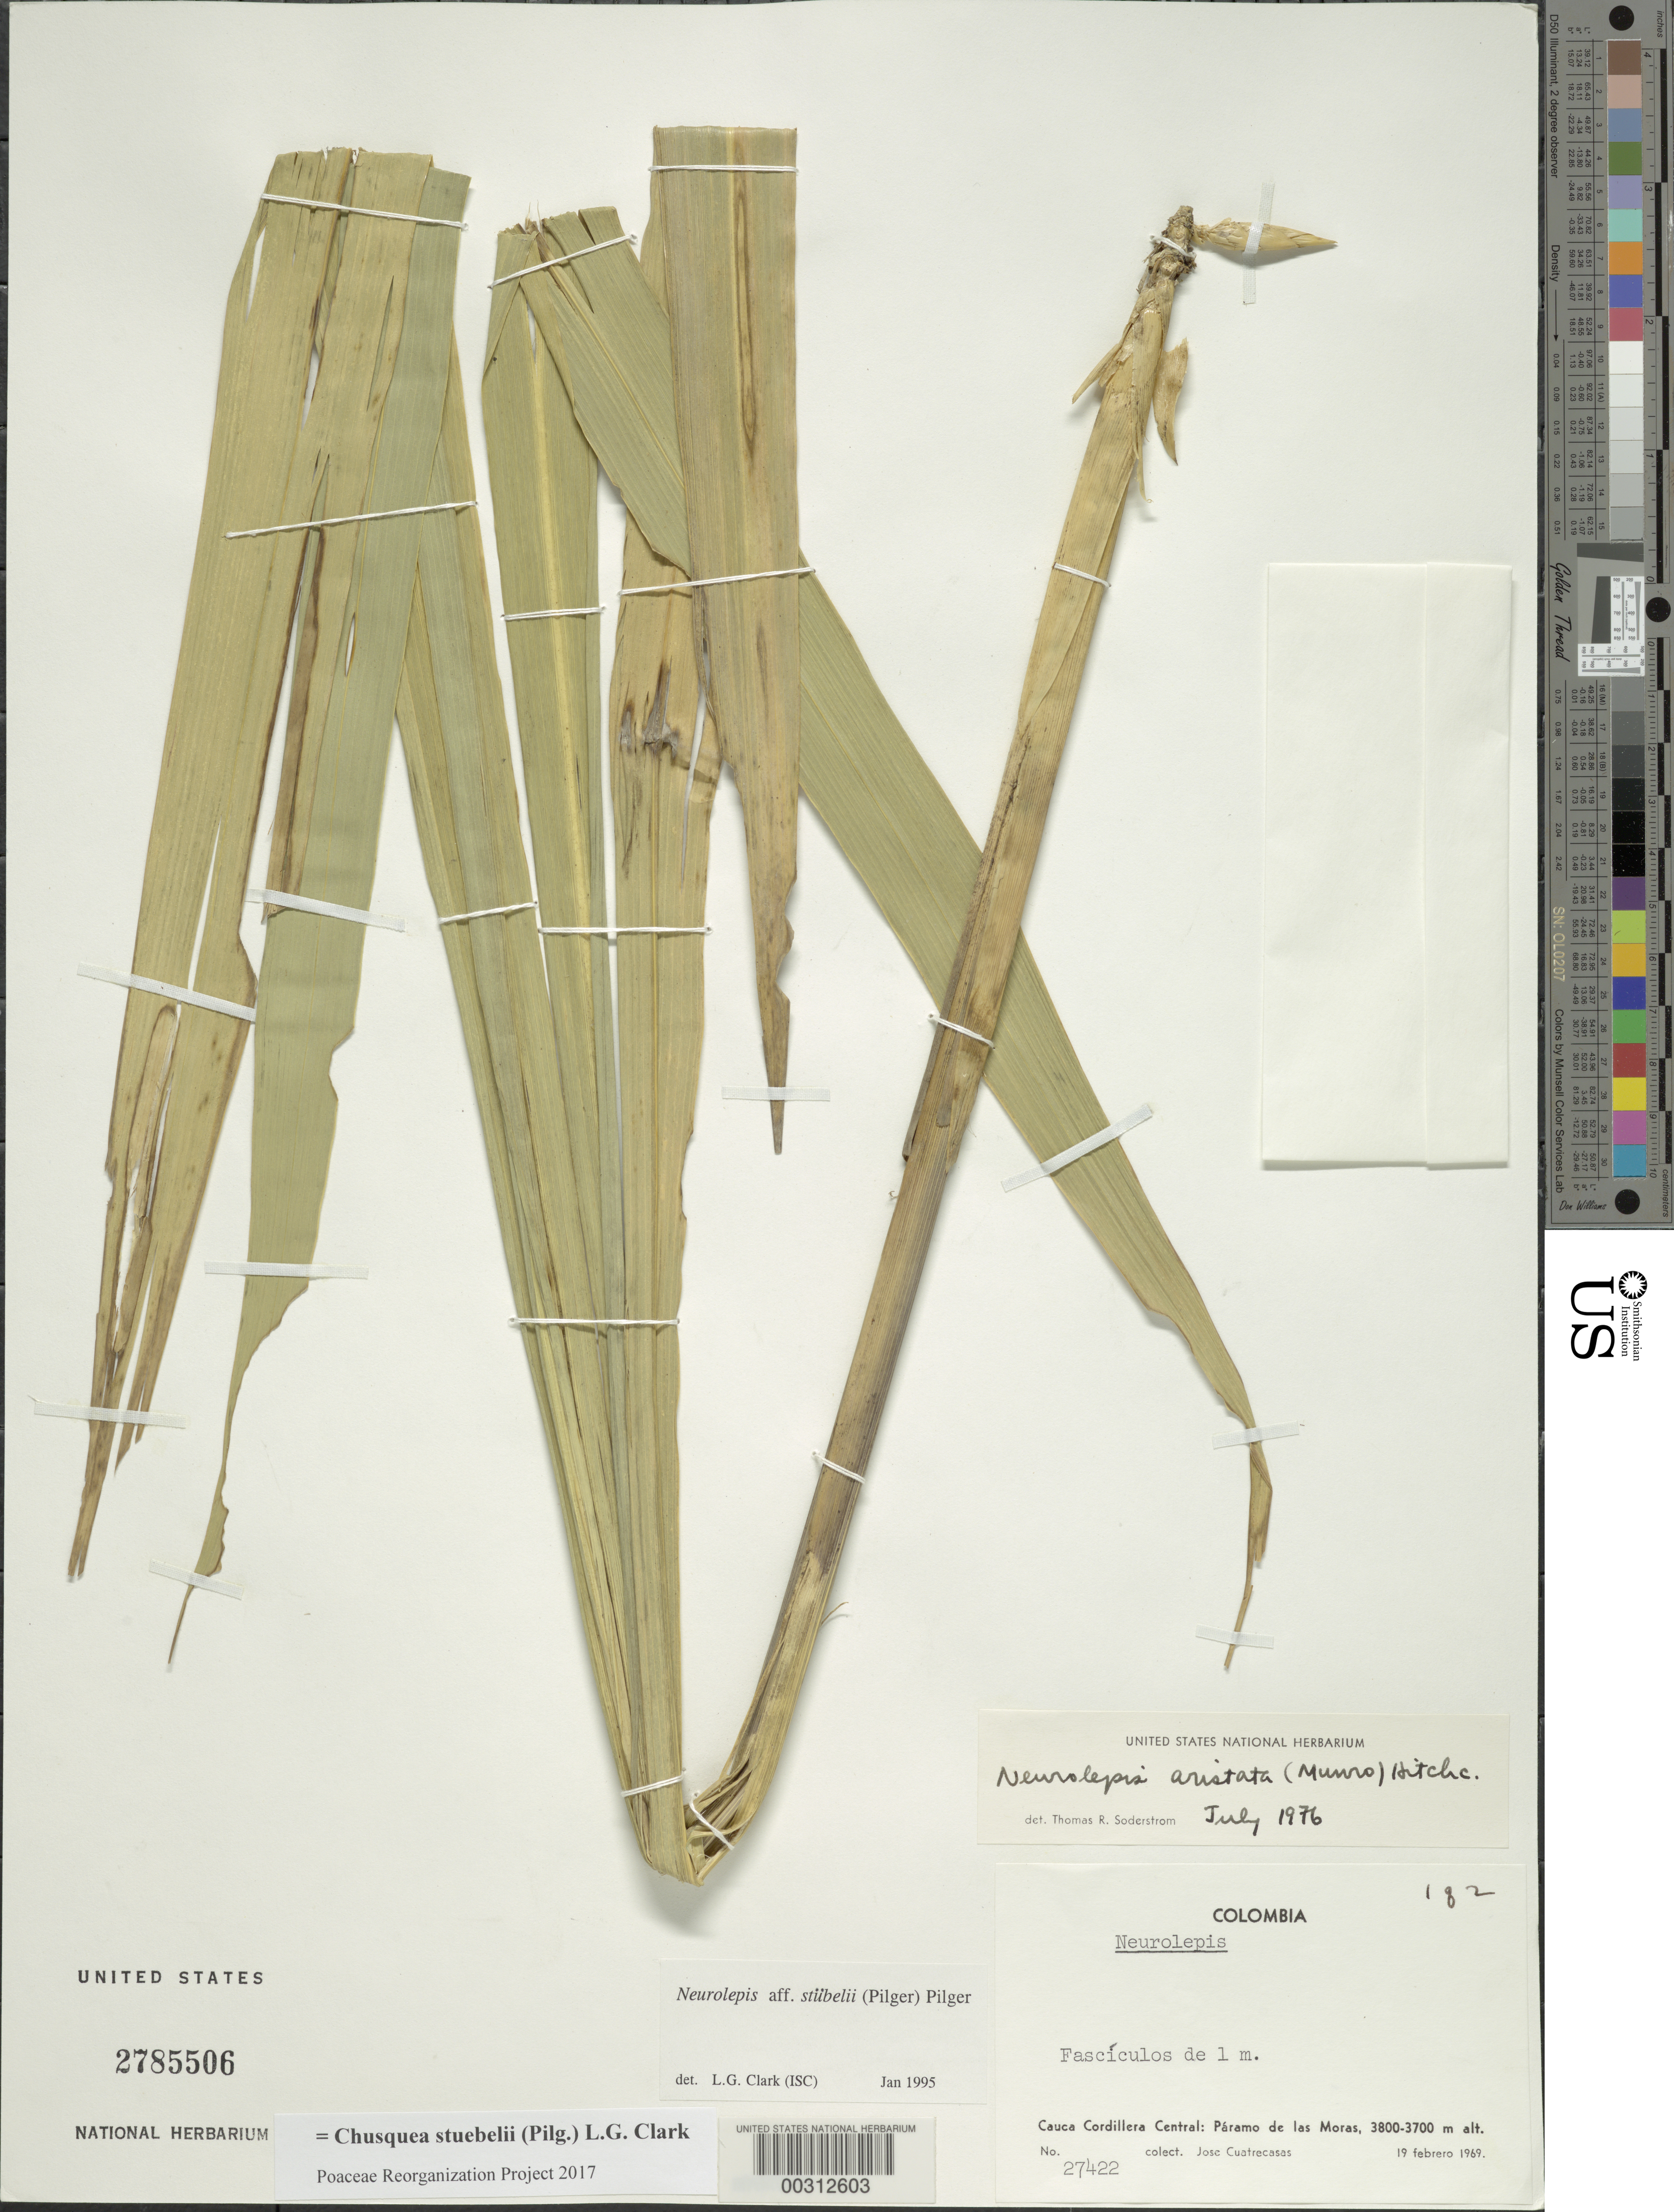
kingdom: Plantae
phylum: Tracheophyta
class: Liliopsida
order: Poales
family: Poaceae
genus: Chusquea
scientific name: Chusquea stuebelii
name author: (Pilg.) L.G. Clark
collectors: J. Cuatrecasas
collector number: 27422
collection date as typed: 19 Feb 1969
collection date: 1969-02-19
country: Colombia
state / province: Cauca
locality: Cordillera Central: Paramo de las Moras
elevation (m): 3700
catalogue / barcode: US 2785506